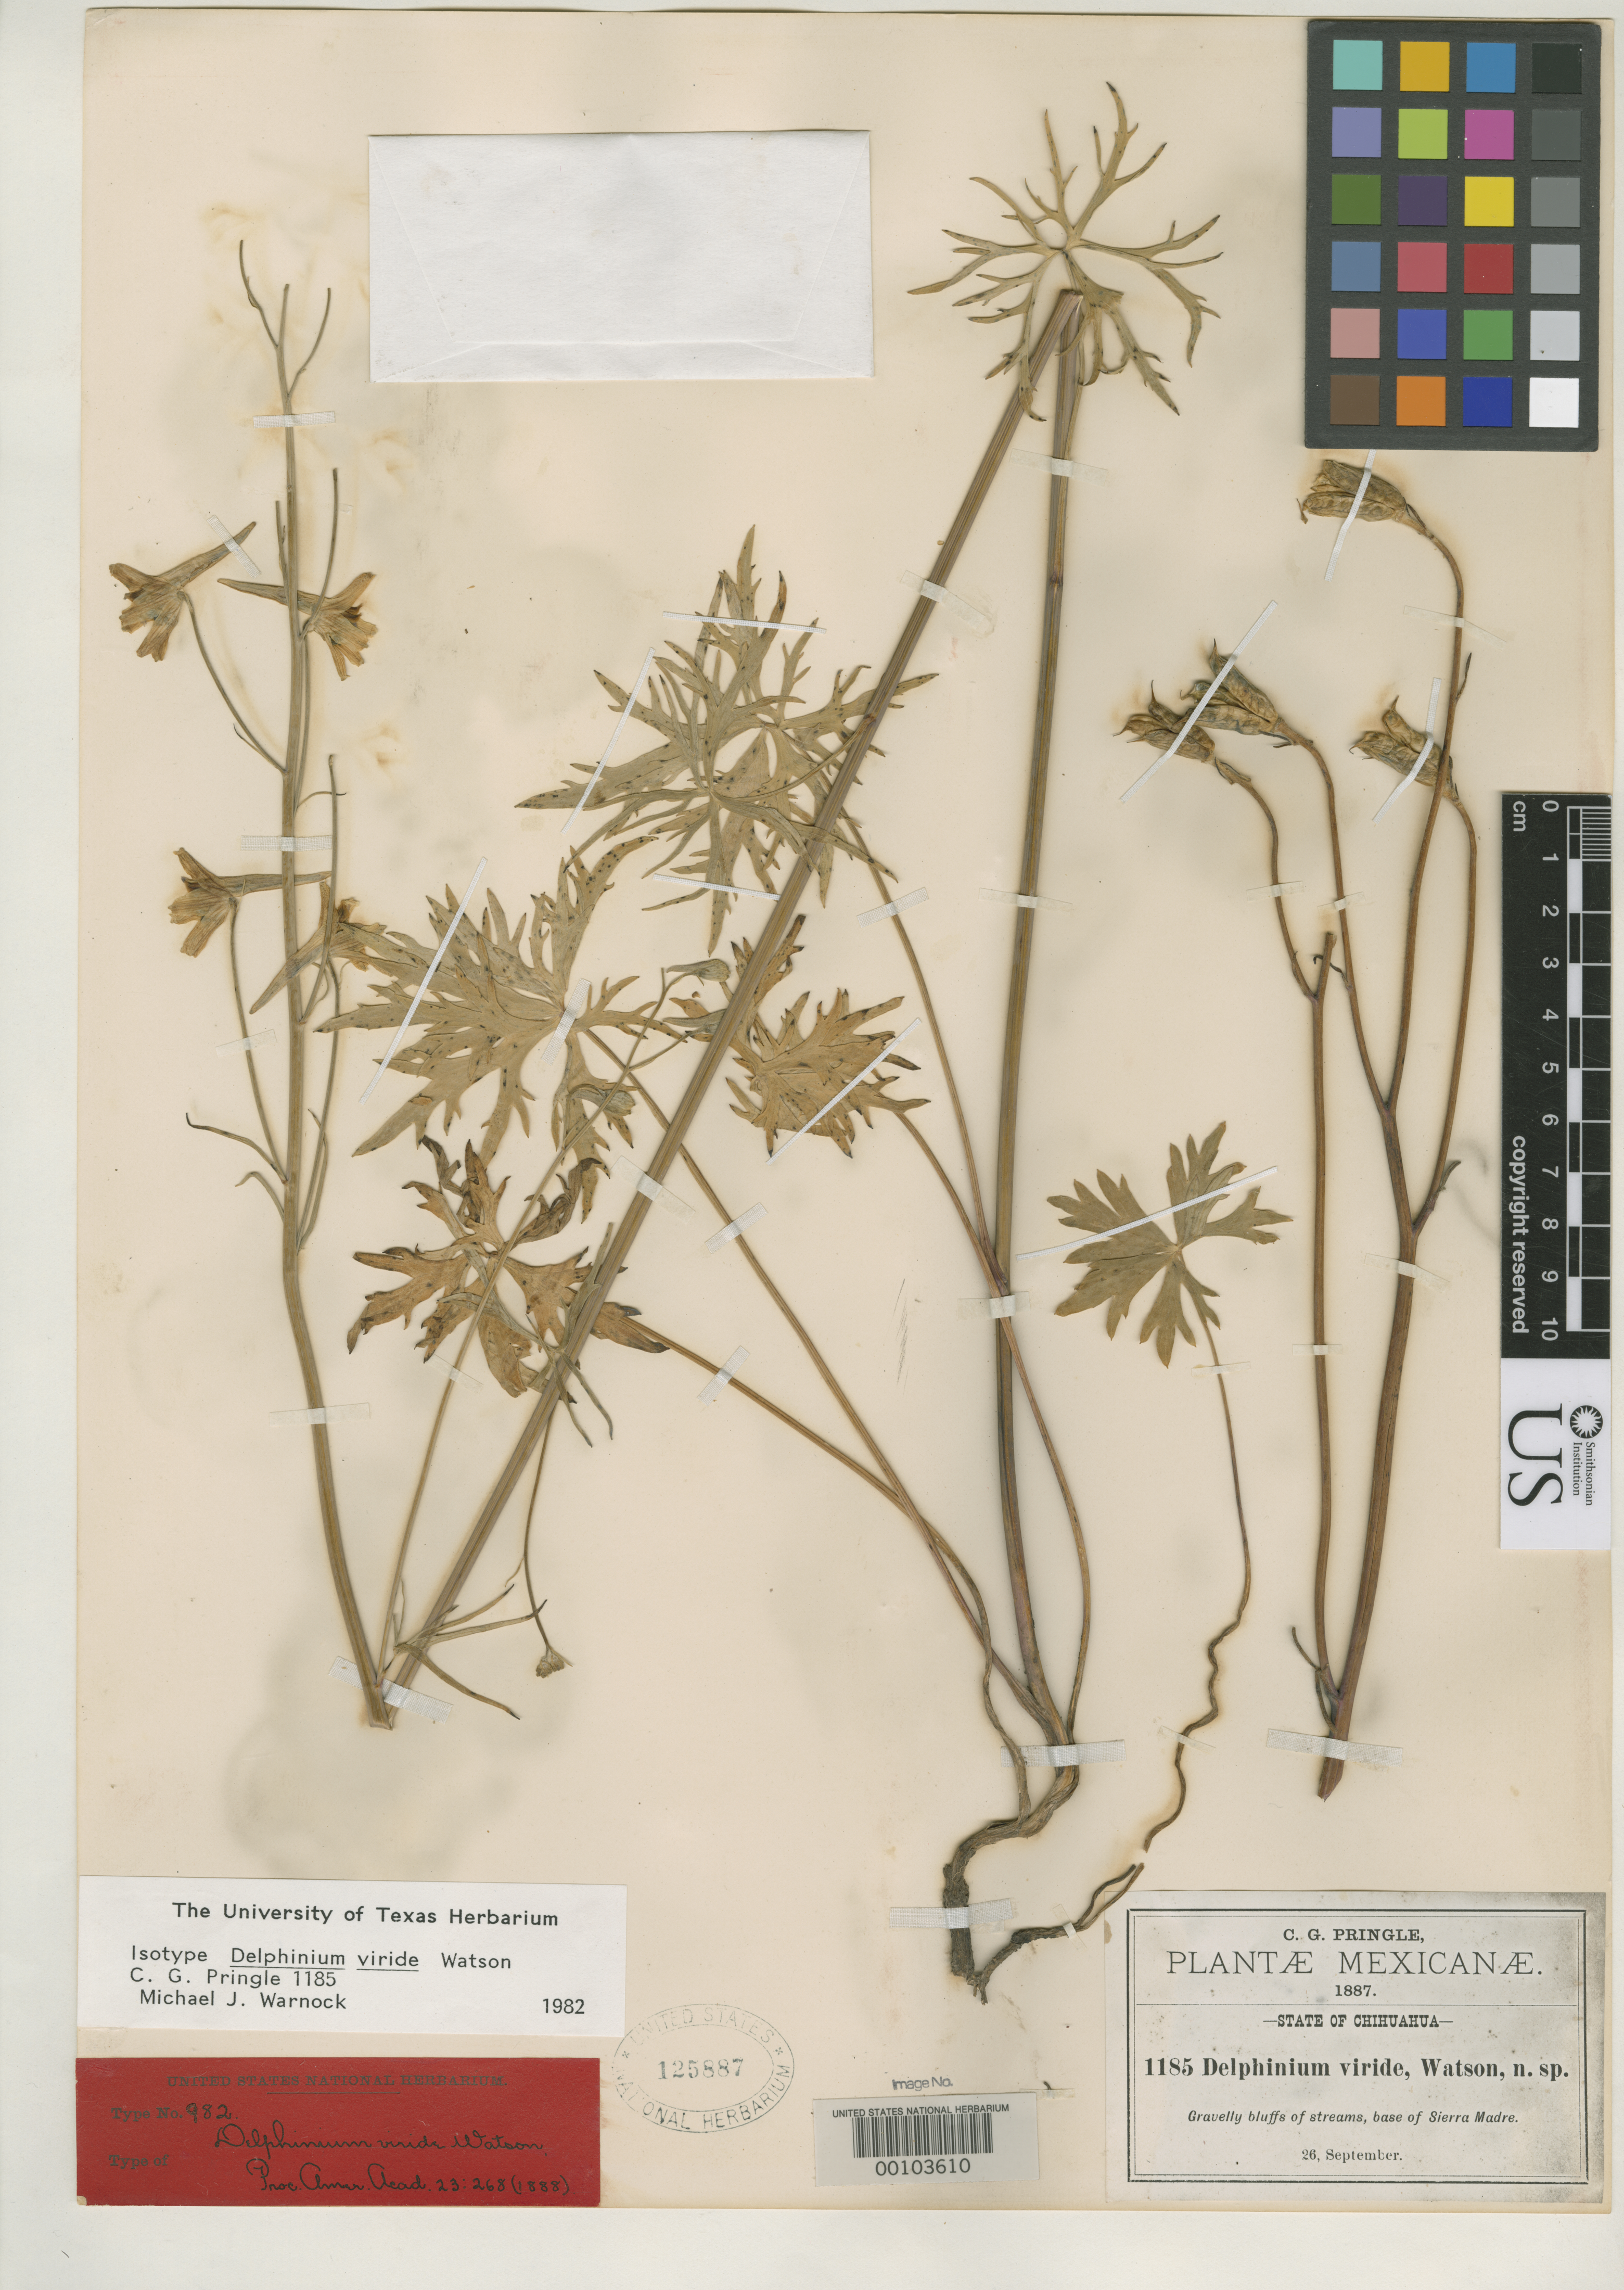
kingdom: Plantae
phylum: Tracheophyta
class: Magnoliopsida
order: Ranunculales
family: Ranunculaceae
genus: Delphinium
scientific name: Delphinium viride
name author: S. Watson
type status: Isotype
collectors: C. G. Pringle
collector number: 1185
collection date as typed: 26 Sep 1887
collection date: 1887-09-26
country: Mexico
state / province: Chihuahua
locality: Base of Sierra Madre.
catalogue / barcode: US 125887